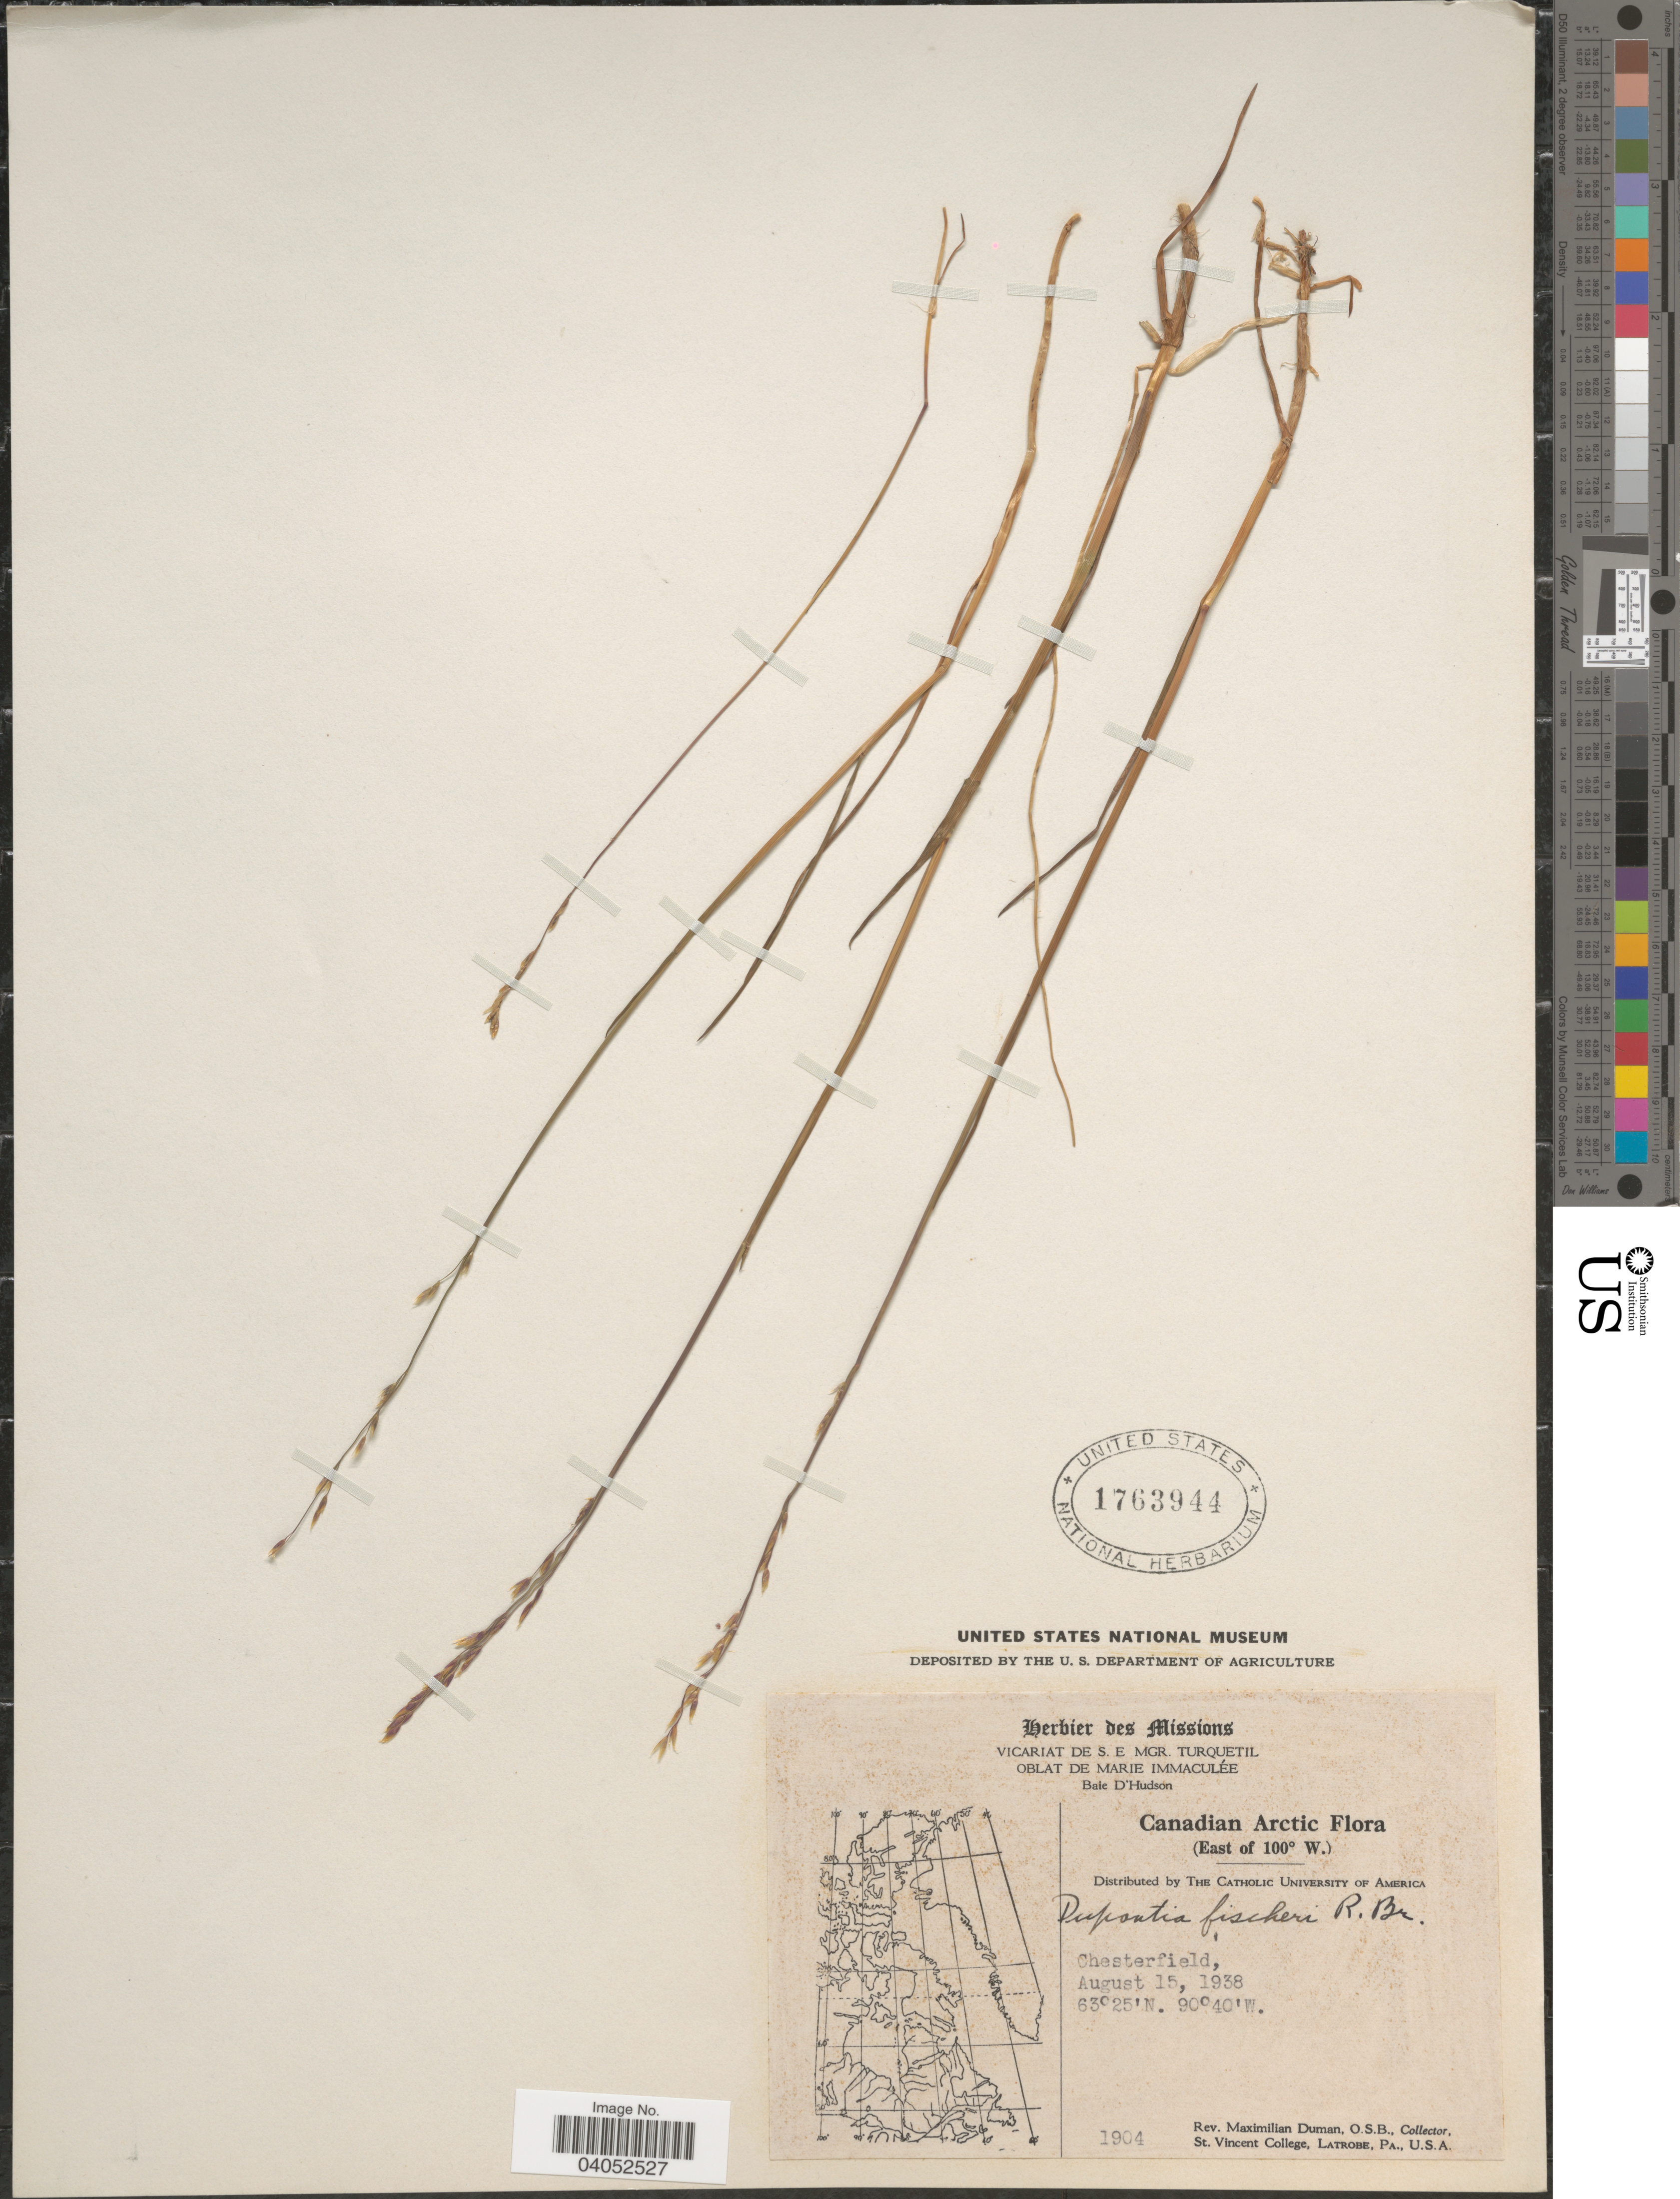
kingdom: Plantae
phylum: Tracheophyta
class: Liliopsida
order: Poales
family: Poaceae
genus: Dupontia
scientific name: Dupontia micrantha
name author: Holm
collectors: M. Duman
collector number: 1904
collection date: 1938-08-15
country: Canada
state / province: Nunavut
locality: Canadian Arctic. (East of 100º W.). Chesterfield.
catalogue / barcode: US 1763944